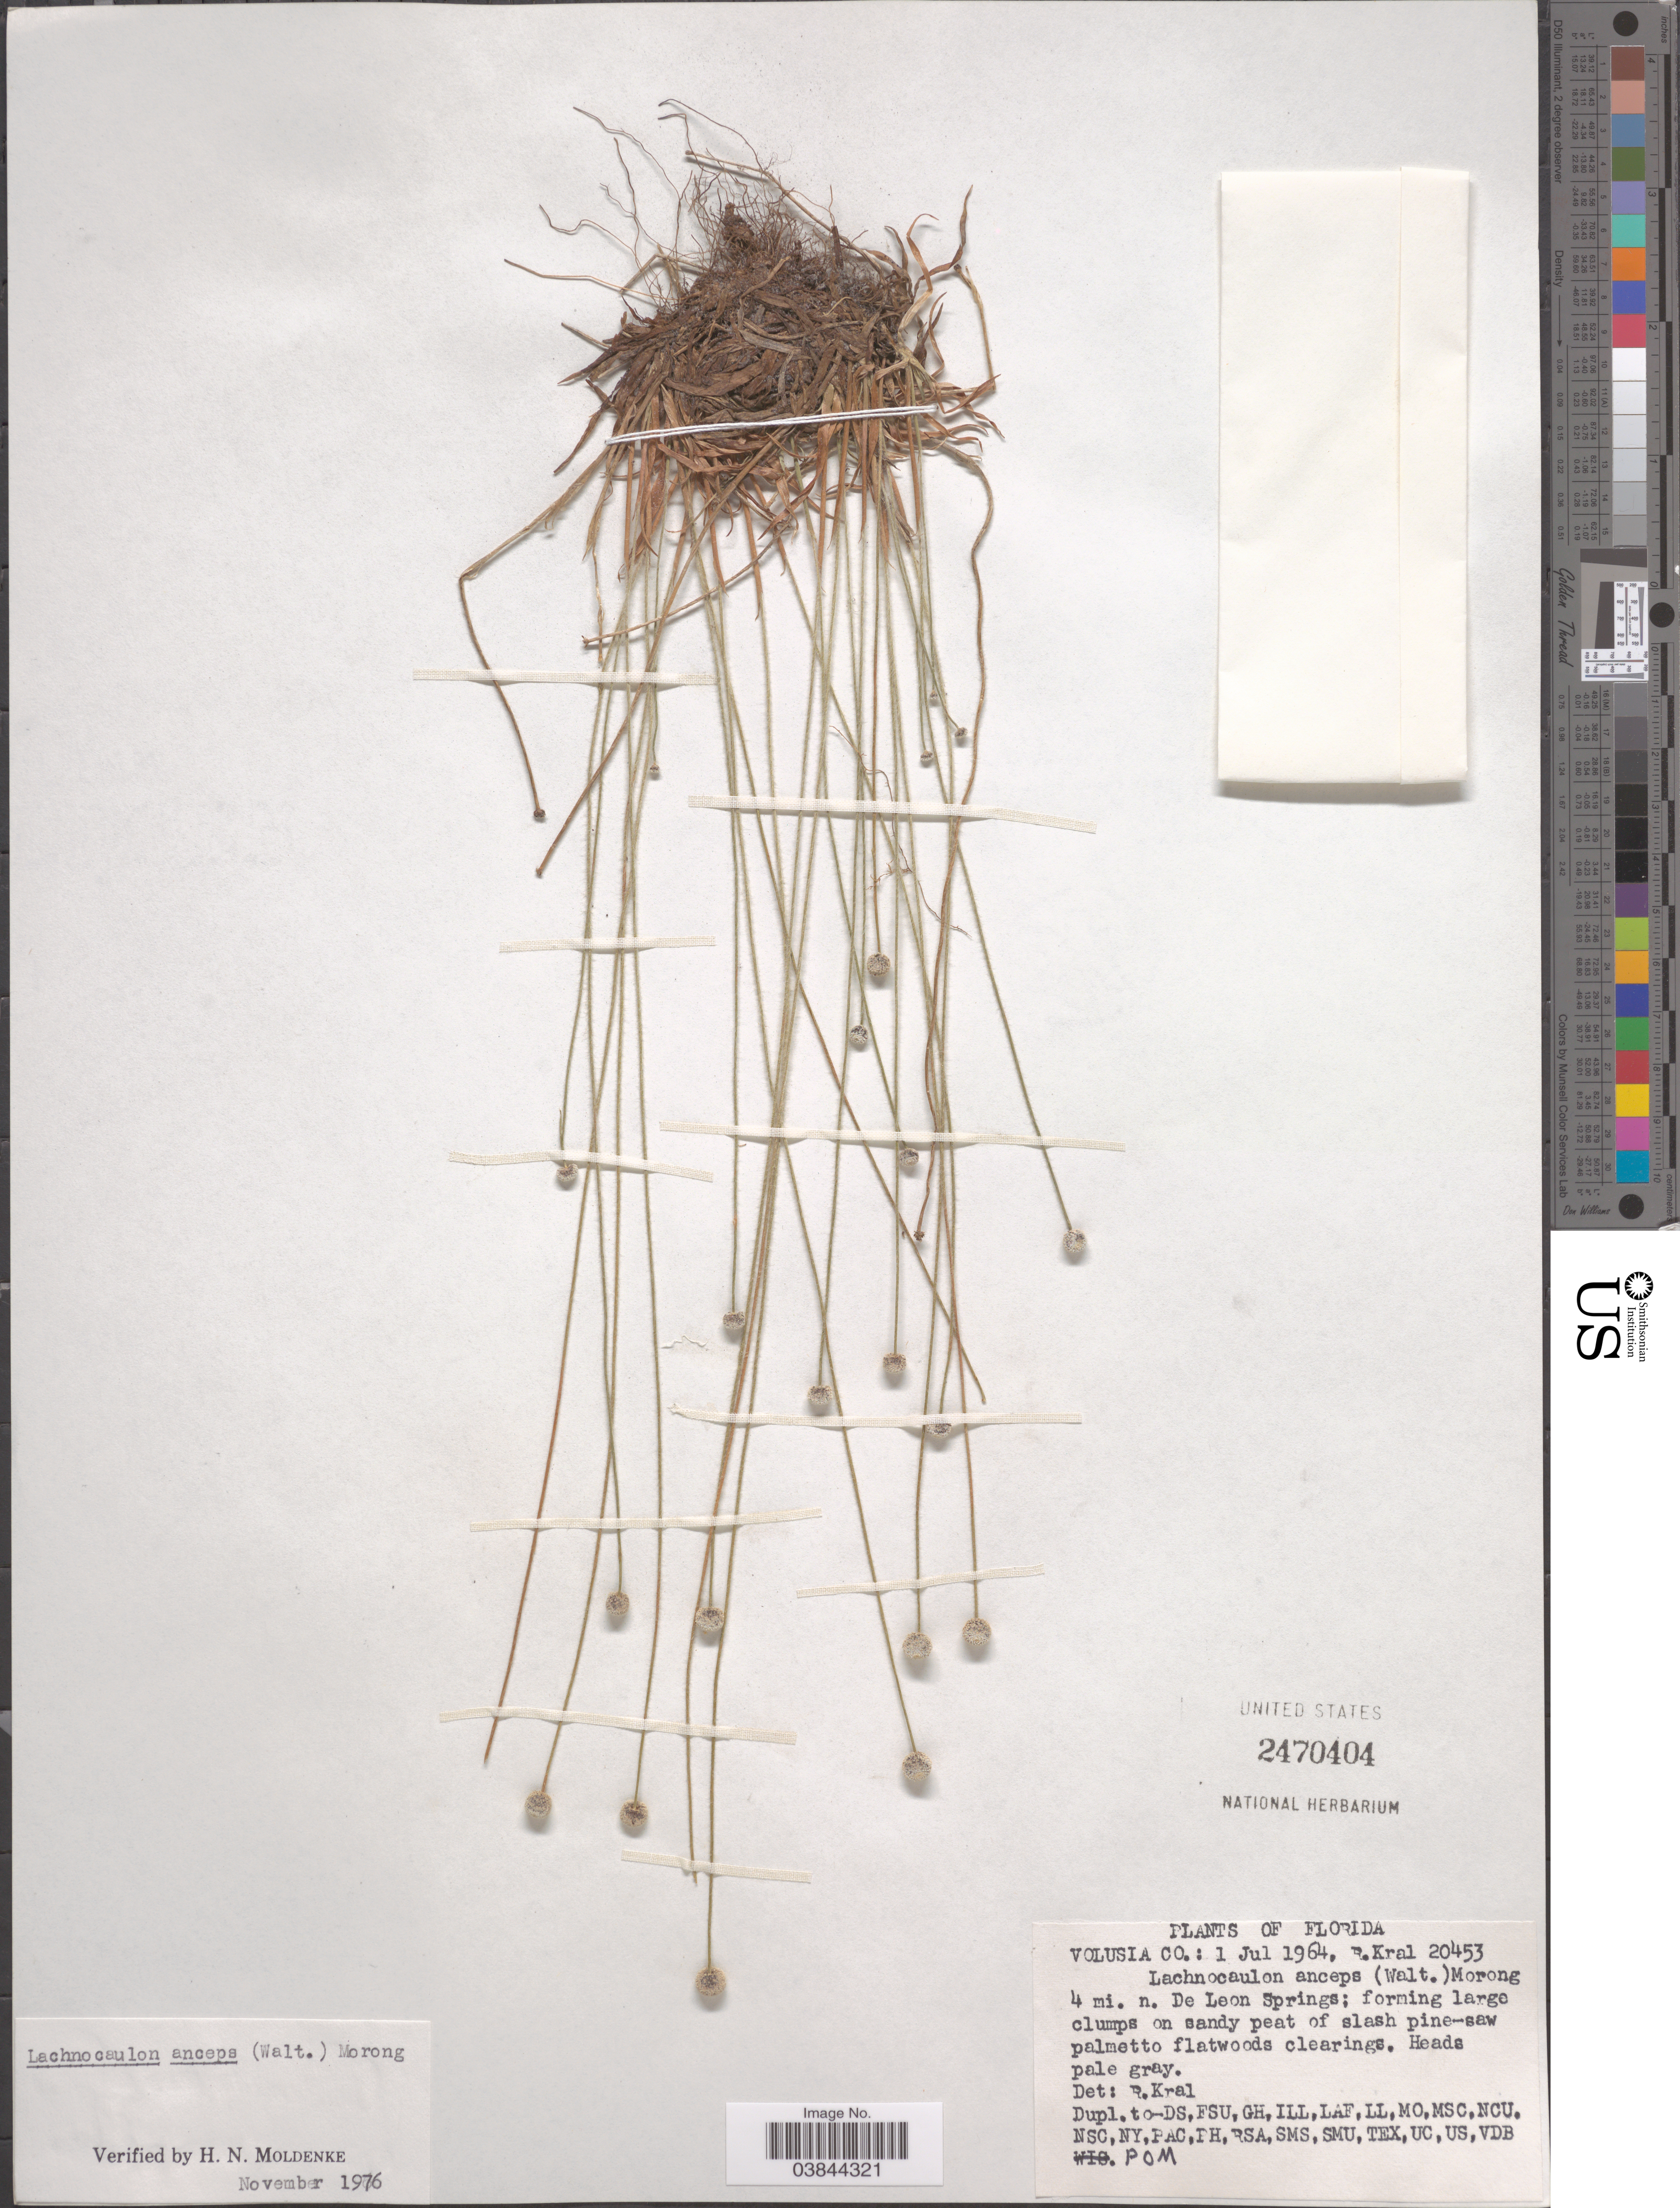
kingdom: Plantae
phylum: Tracheophyta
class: Liliopsida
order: Poales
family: Eriocaulaceae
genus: Lachnocaulon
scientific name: Lachnocaulon anceps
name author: (Walter) Morong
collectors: R. Kral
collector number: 20453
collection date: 1964-07-01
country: United States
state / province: Florida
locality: Volusia Co. 4 mi. n. De Leon Springs.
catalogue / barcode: US 2470404